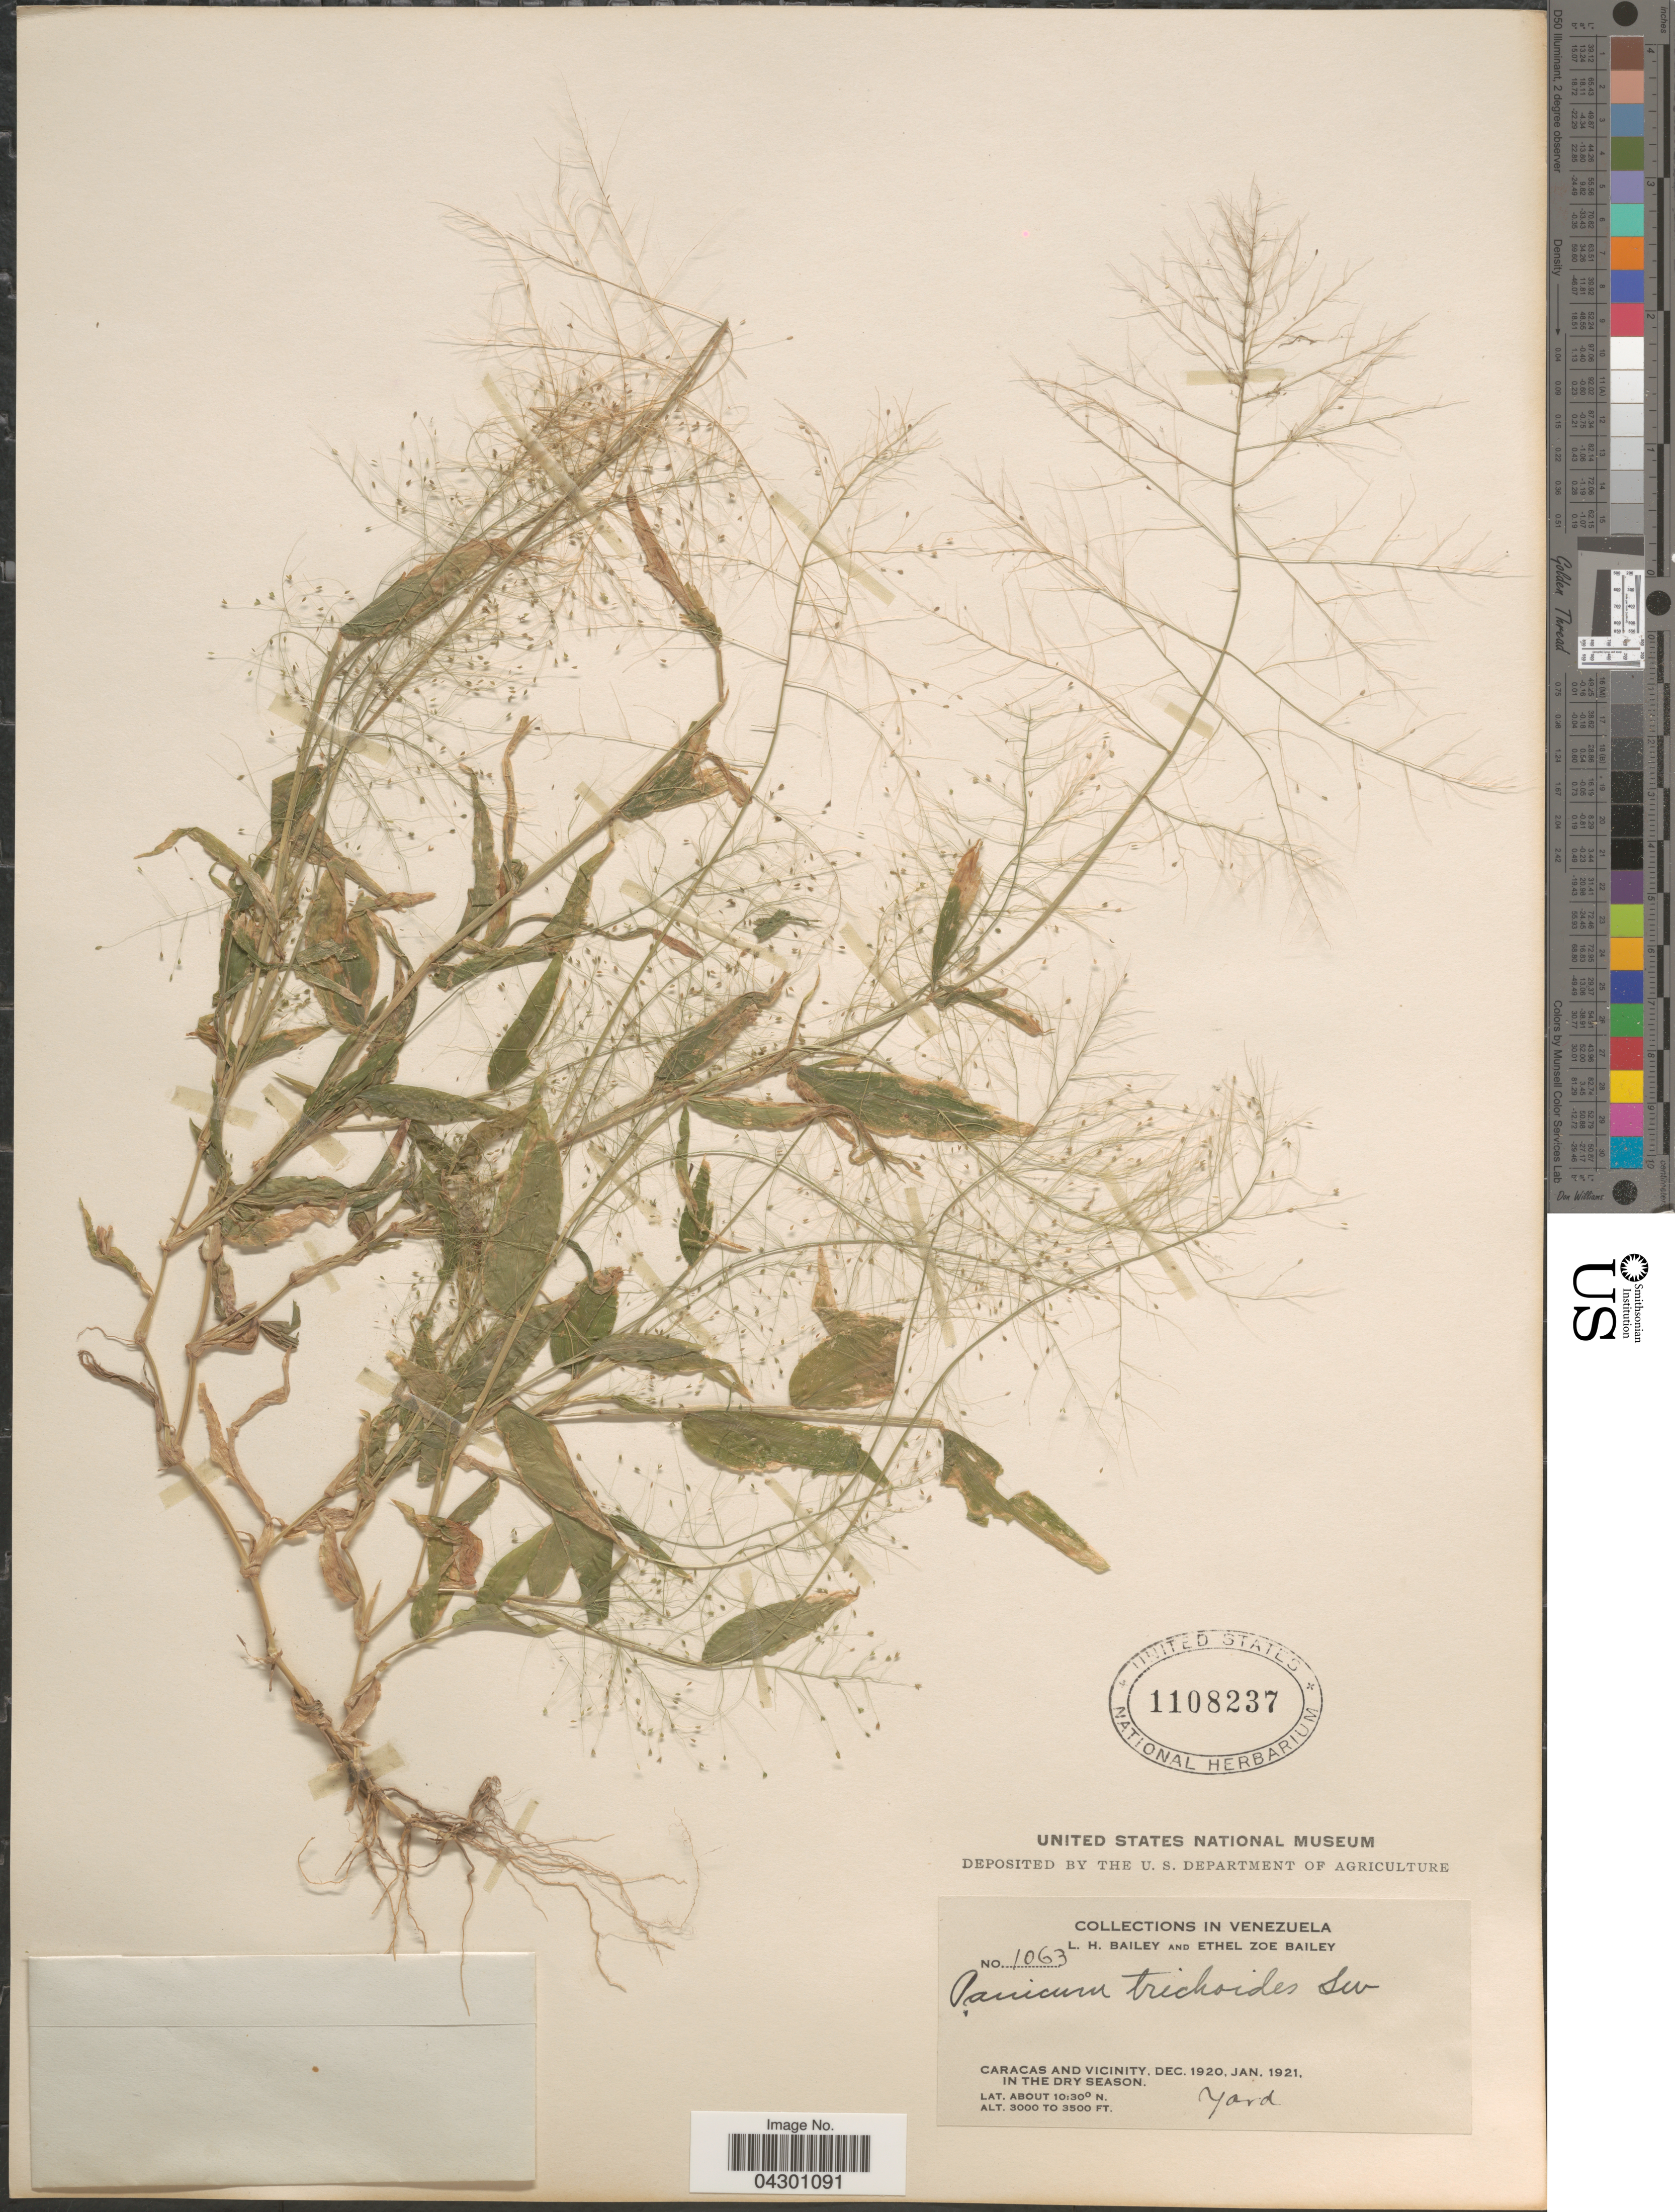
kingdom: Plantae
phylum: Tracheophyta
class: Liliopsida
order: Poales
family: Poaceae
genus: Panicum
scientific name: Panicum trichoides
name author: Sw.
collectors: L. H. Bailey & E. Z. Bailey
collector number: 1063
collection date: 1920-12/1921-01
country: Venezuela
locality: Caracas and Vicinity.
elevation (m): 914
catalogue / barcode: US 1108237